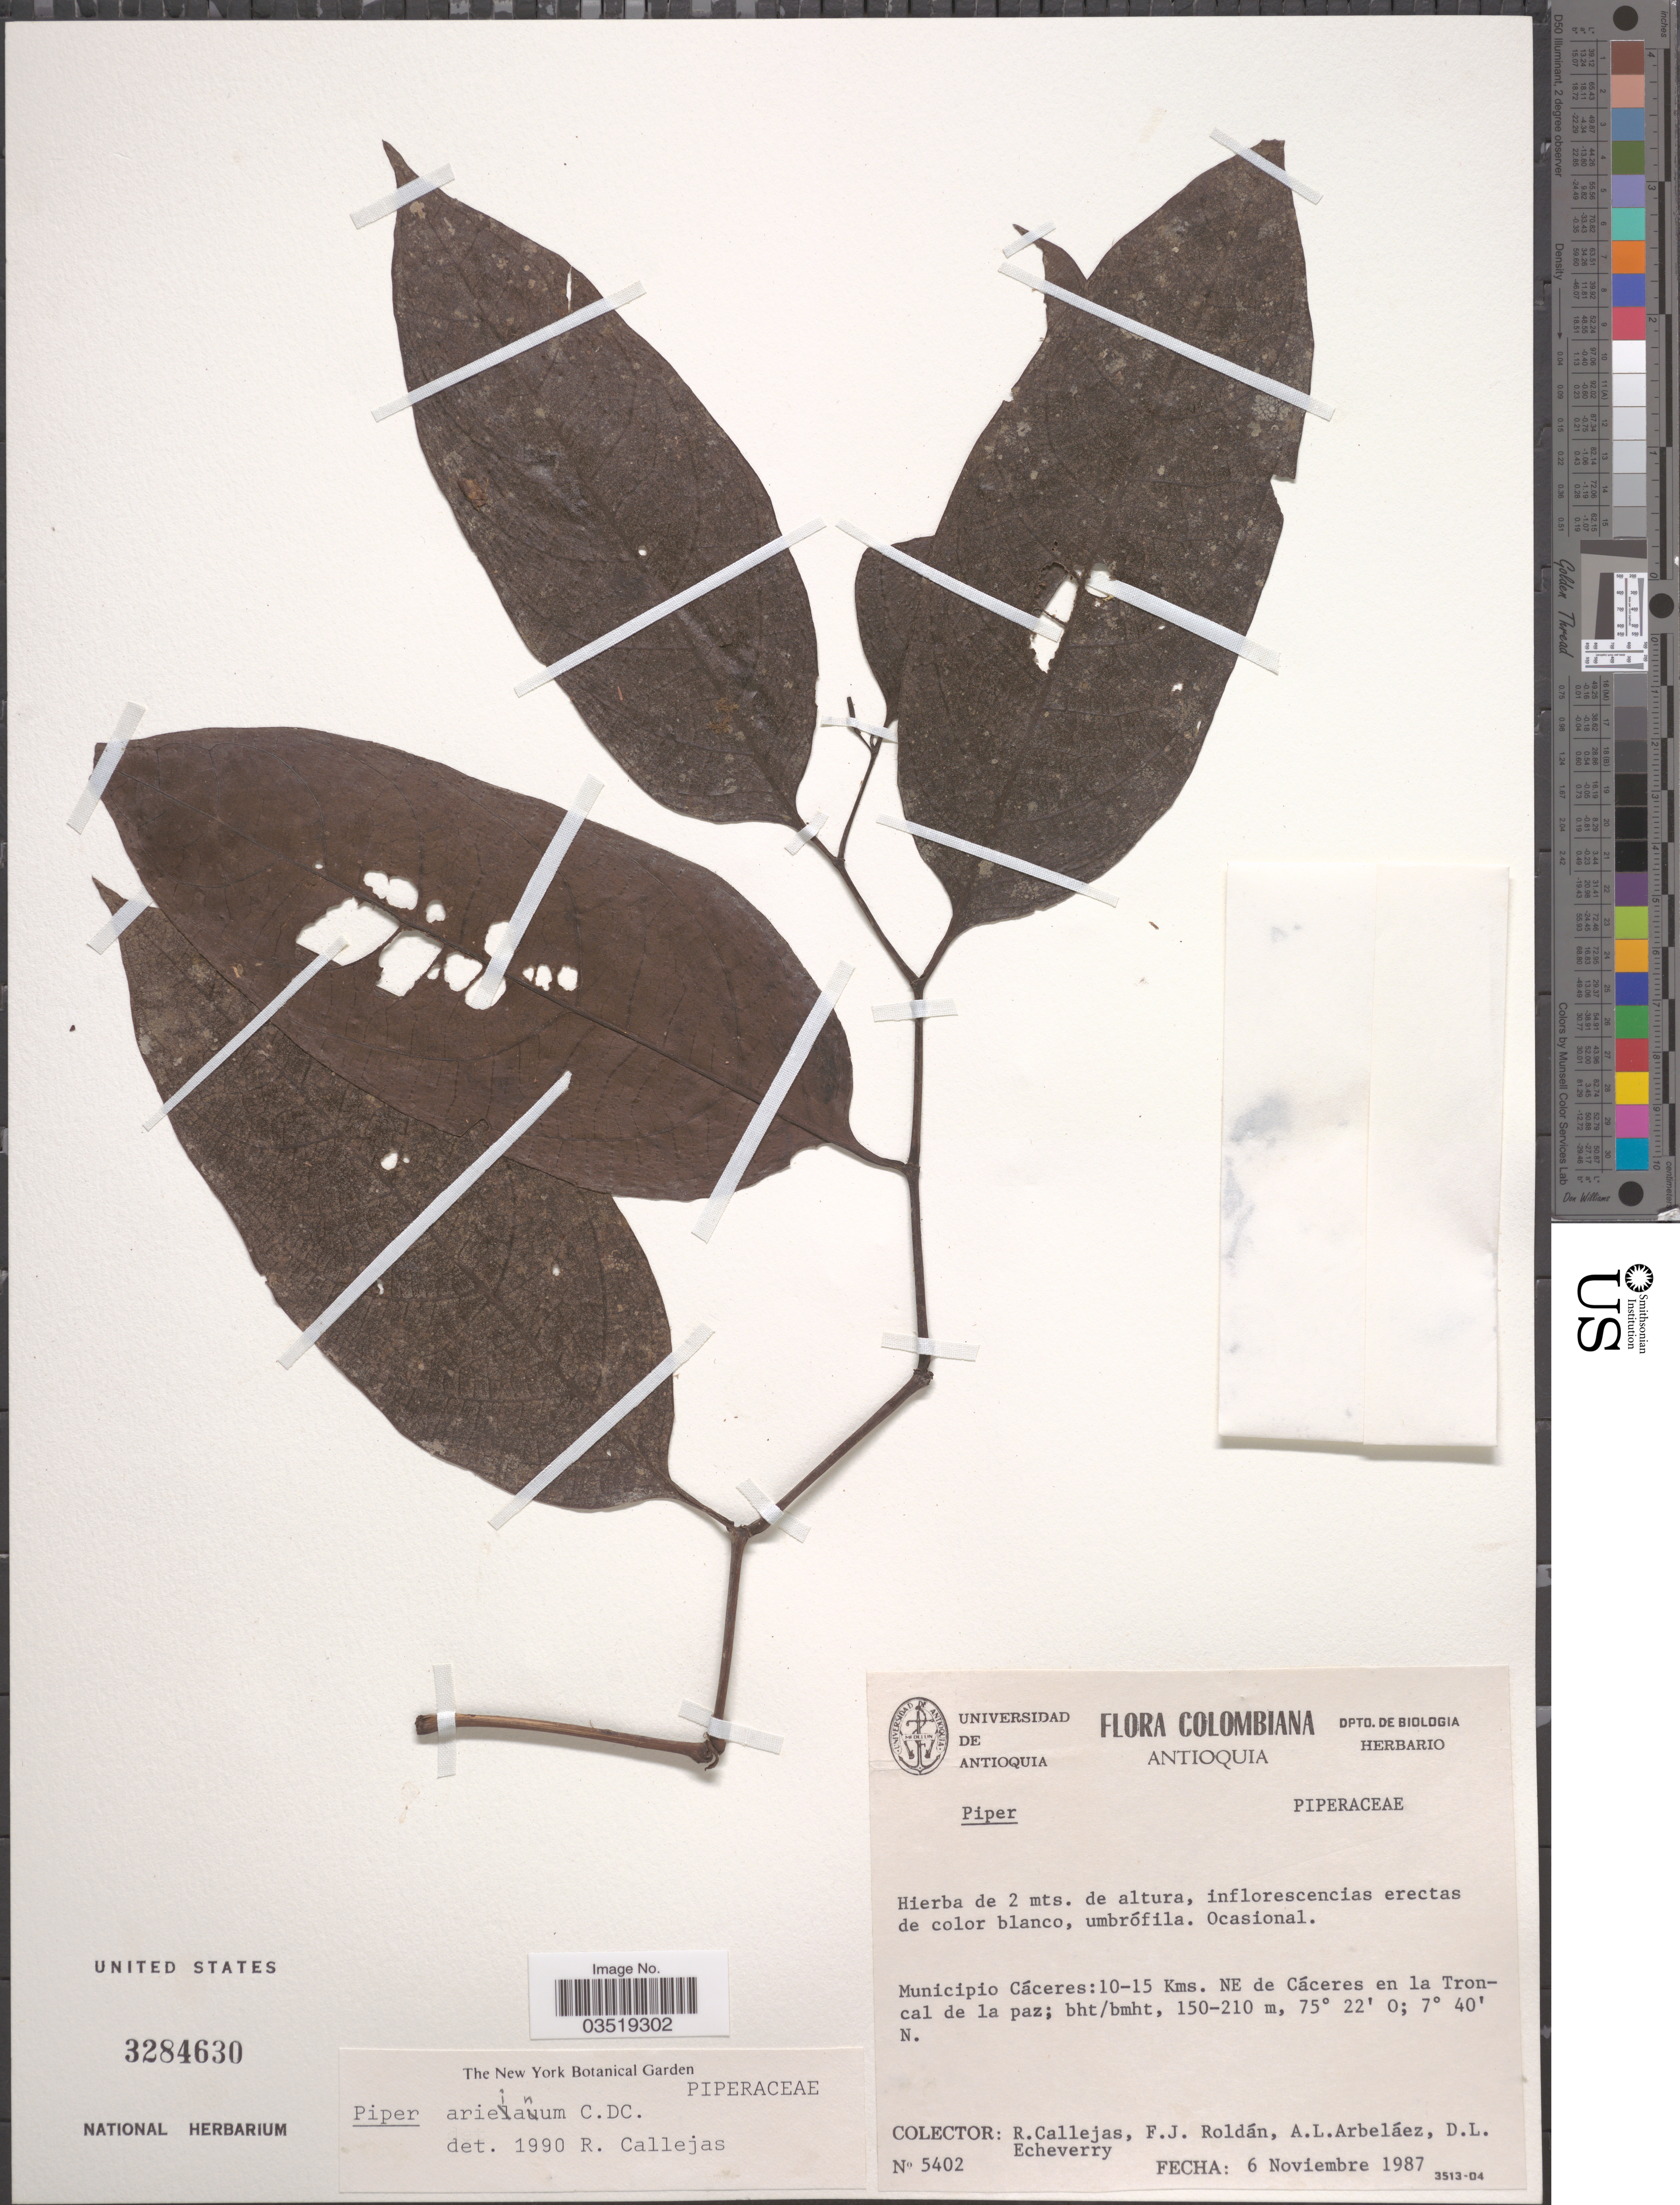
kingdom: Plantae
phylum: Tracheophyta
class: Magnoliopsida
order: Piperales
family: Piperaceae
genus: Piper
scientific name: Piper arieianum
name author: C. DC.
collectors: R. Callejas, F. J. Roldán, A. Arbeláez Alvarez & D. Echeverry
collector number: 5402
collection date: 1987-11-06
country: Colombia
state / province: Antioquia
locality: Municipio Cáceres: 10-15 Kms. NE de Cáceres en la Troncal de la paz.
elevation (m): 150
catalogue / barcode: US 3284630